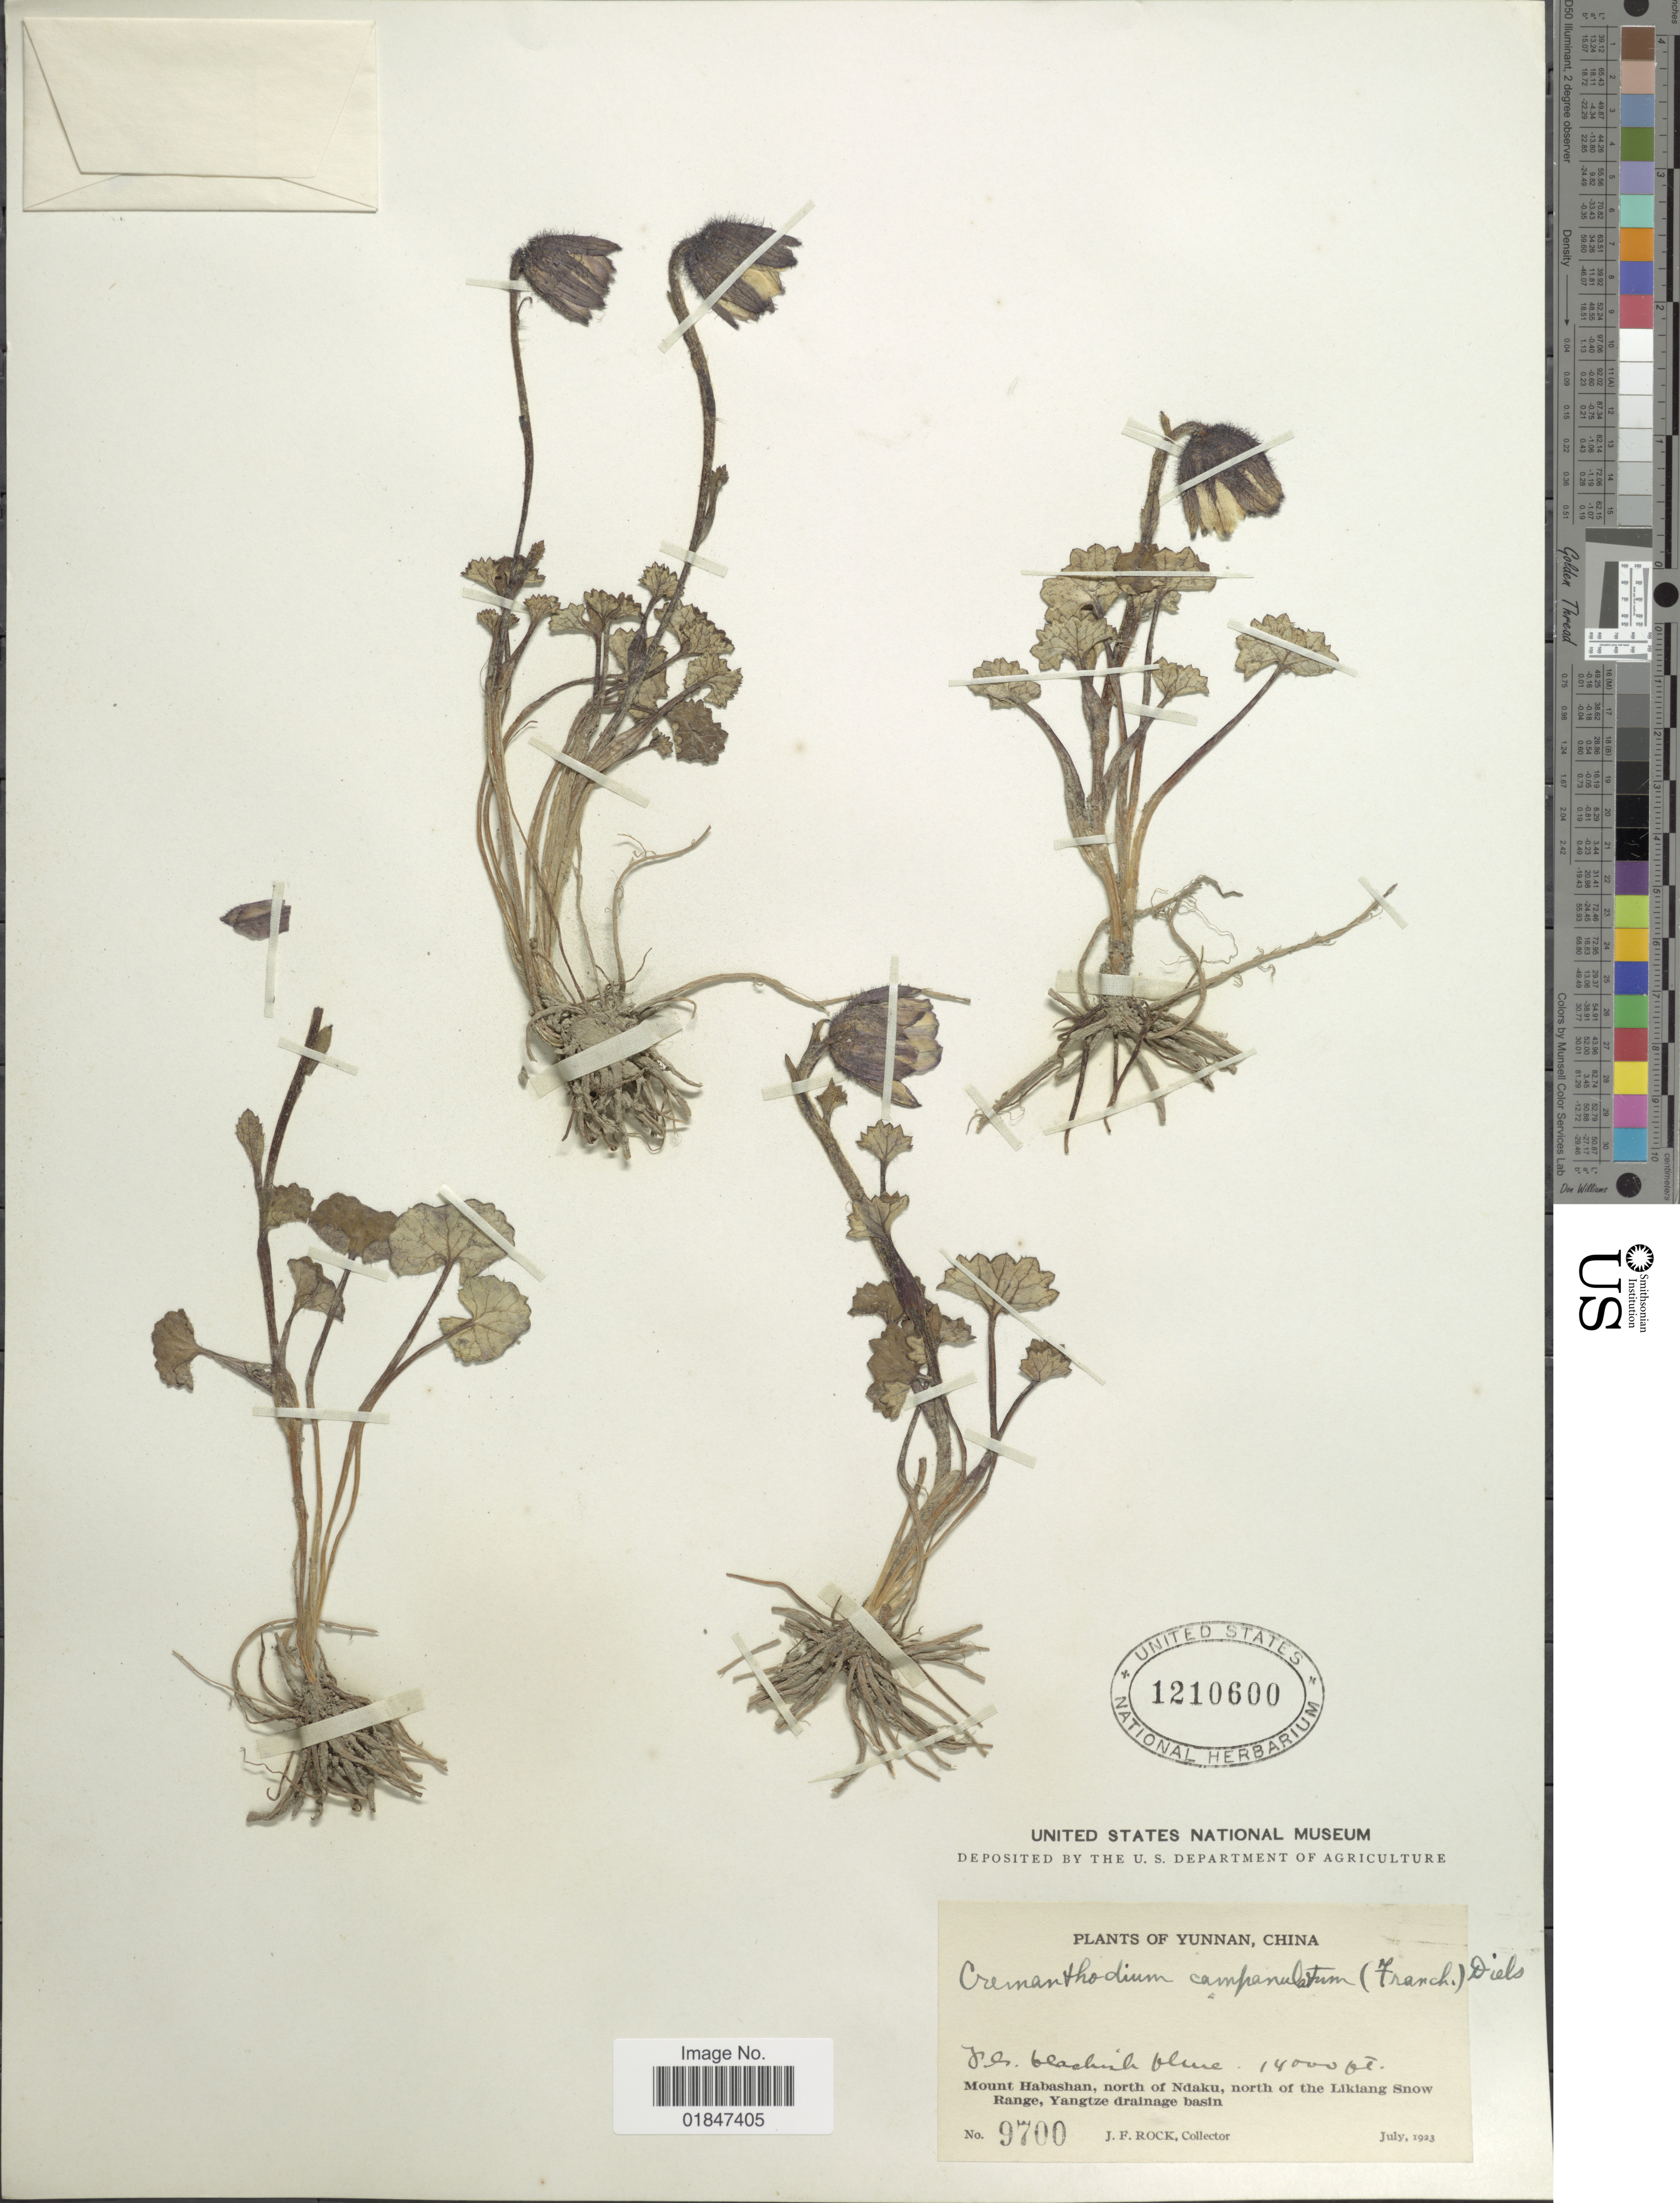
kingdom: Plantae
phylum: Tracheophyta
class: Magnoliopsida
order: Asterales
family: Asteraceae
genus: Cremanthodium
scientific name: Cremanthodium campanulatum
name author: Diels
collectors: J. Rock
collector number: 9700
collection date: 1923-07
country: China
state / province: Yunnan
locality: Mount Habashan, north of Ndaku, north of the Likiang Snow Range, Yangtze drainage basin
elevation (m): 4267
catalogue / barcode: US 1210600